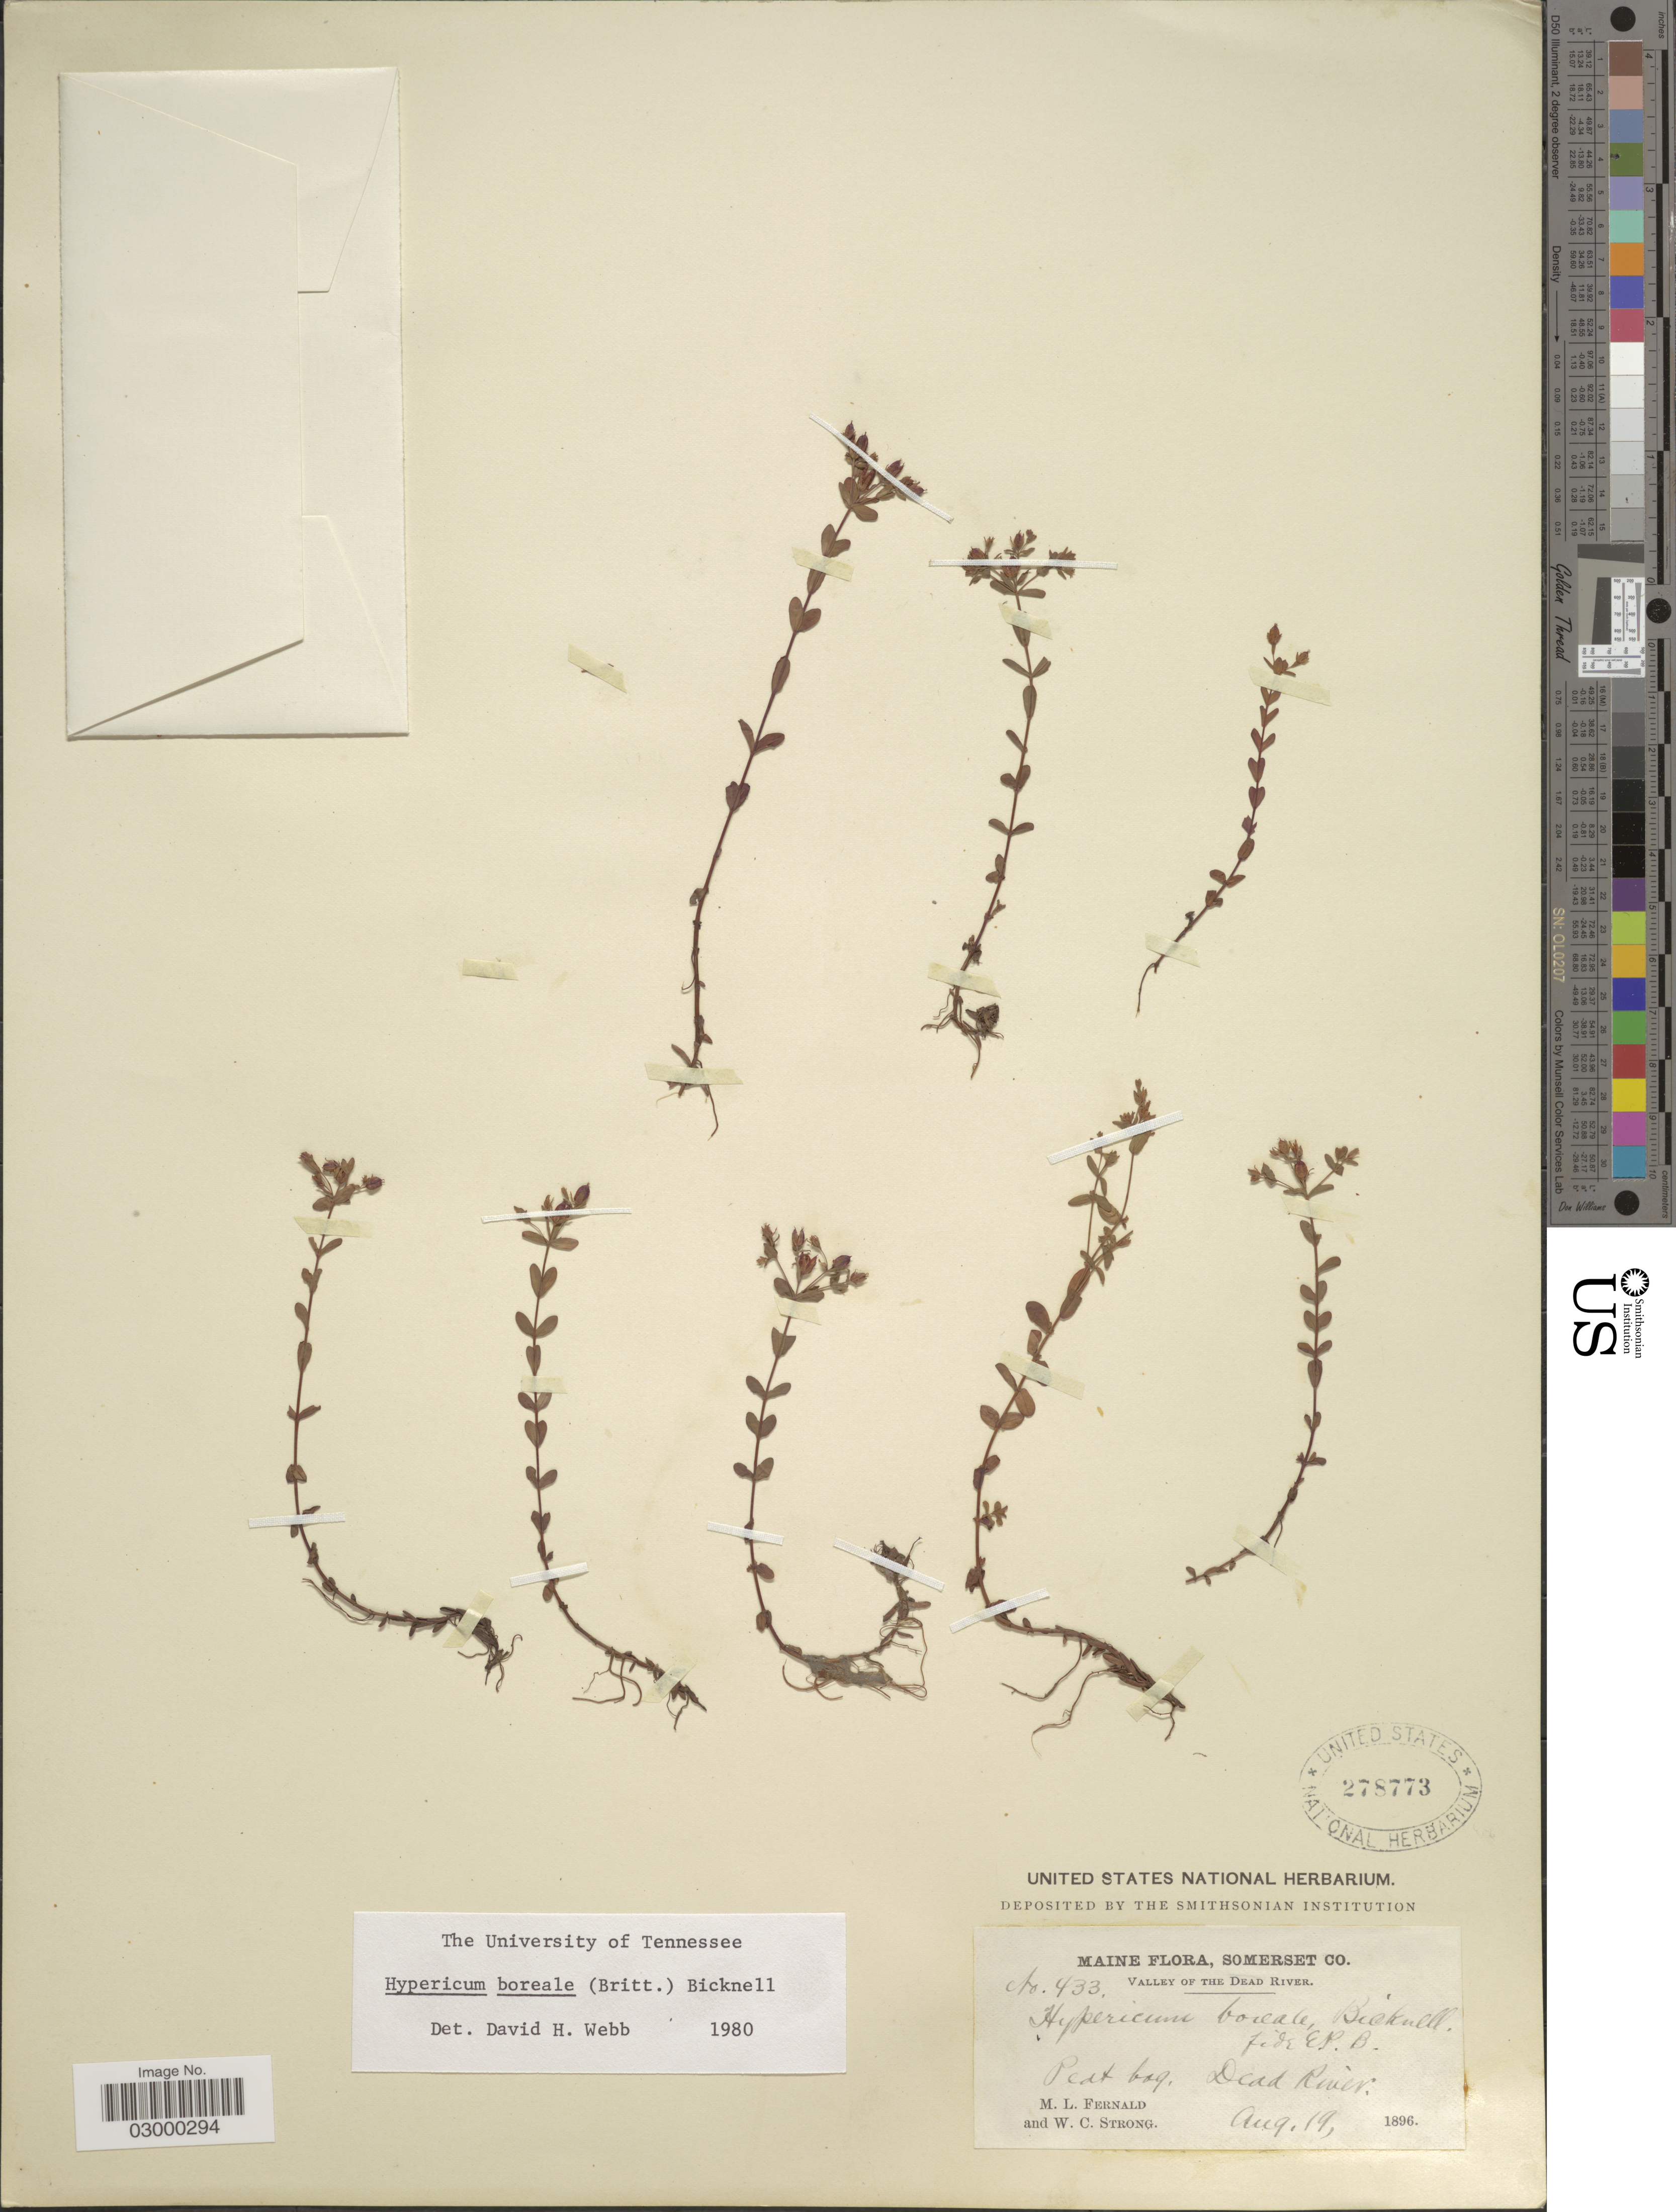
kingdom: Plantae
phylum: Tracheophyta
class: Magnoliopsida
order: Malpighiales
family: Hypericaceae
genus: Hypericum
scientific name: Hypericum boreale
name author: (Britton) E.P. Bicknell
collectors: M. L. Fernald & W. C. Strong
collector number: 433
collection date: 1896-08-19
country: United States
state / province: Maine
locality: Somerset Co., Valley of the Dead River, Peat bog, Dead River.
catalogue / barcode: US 278773